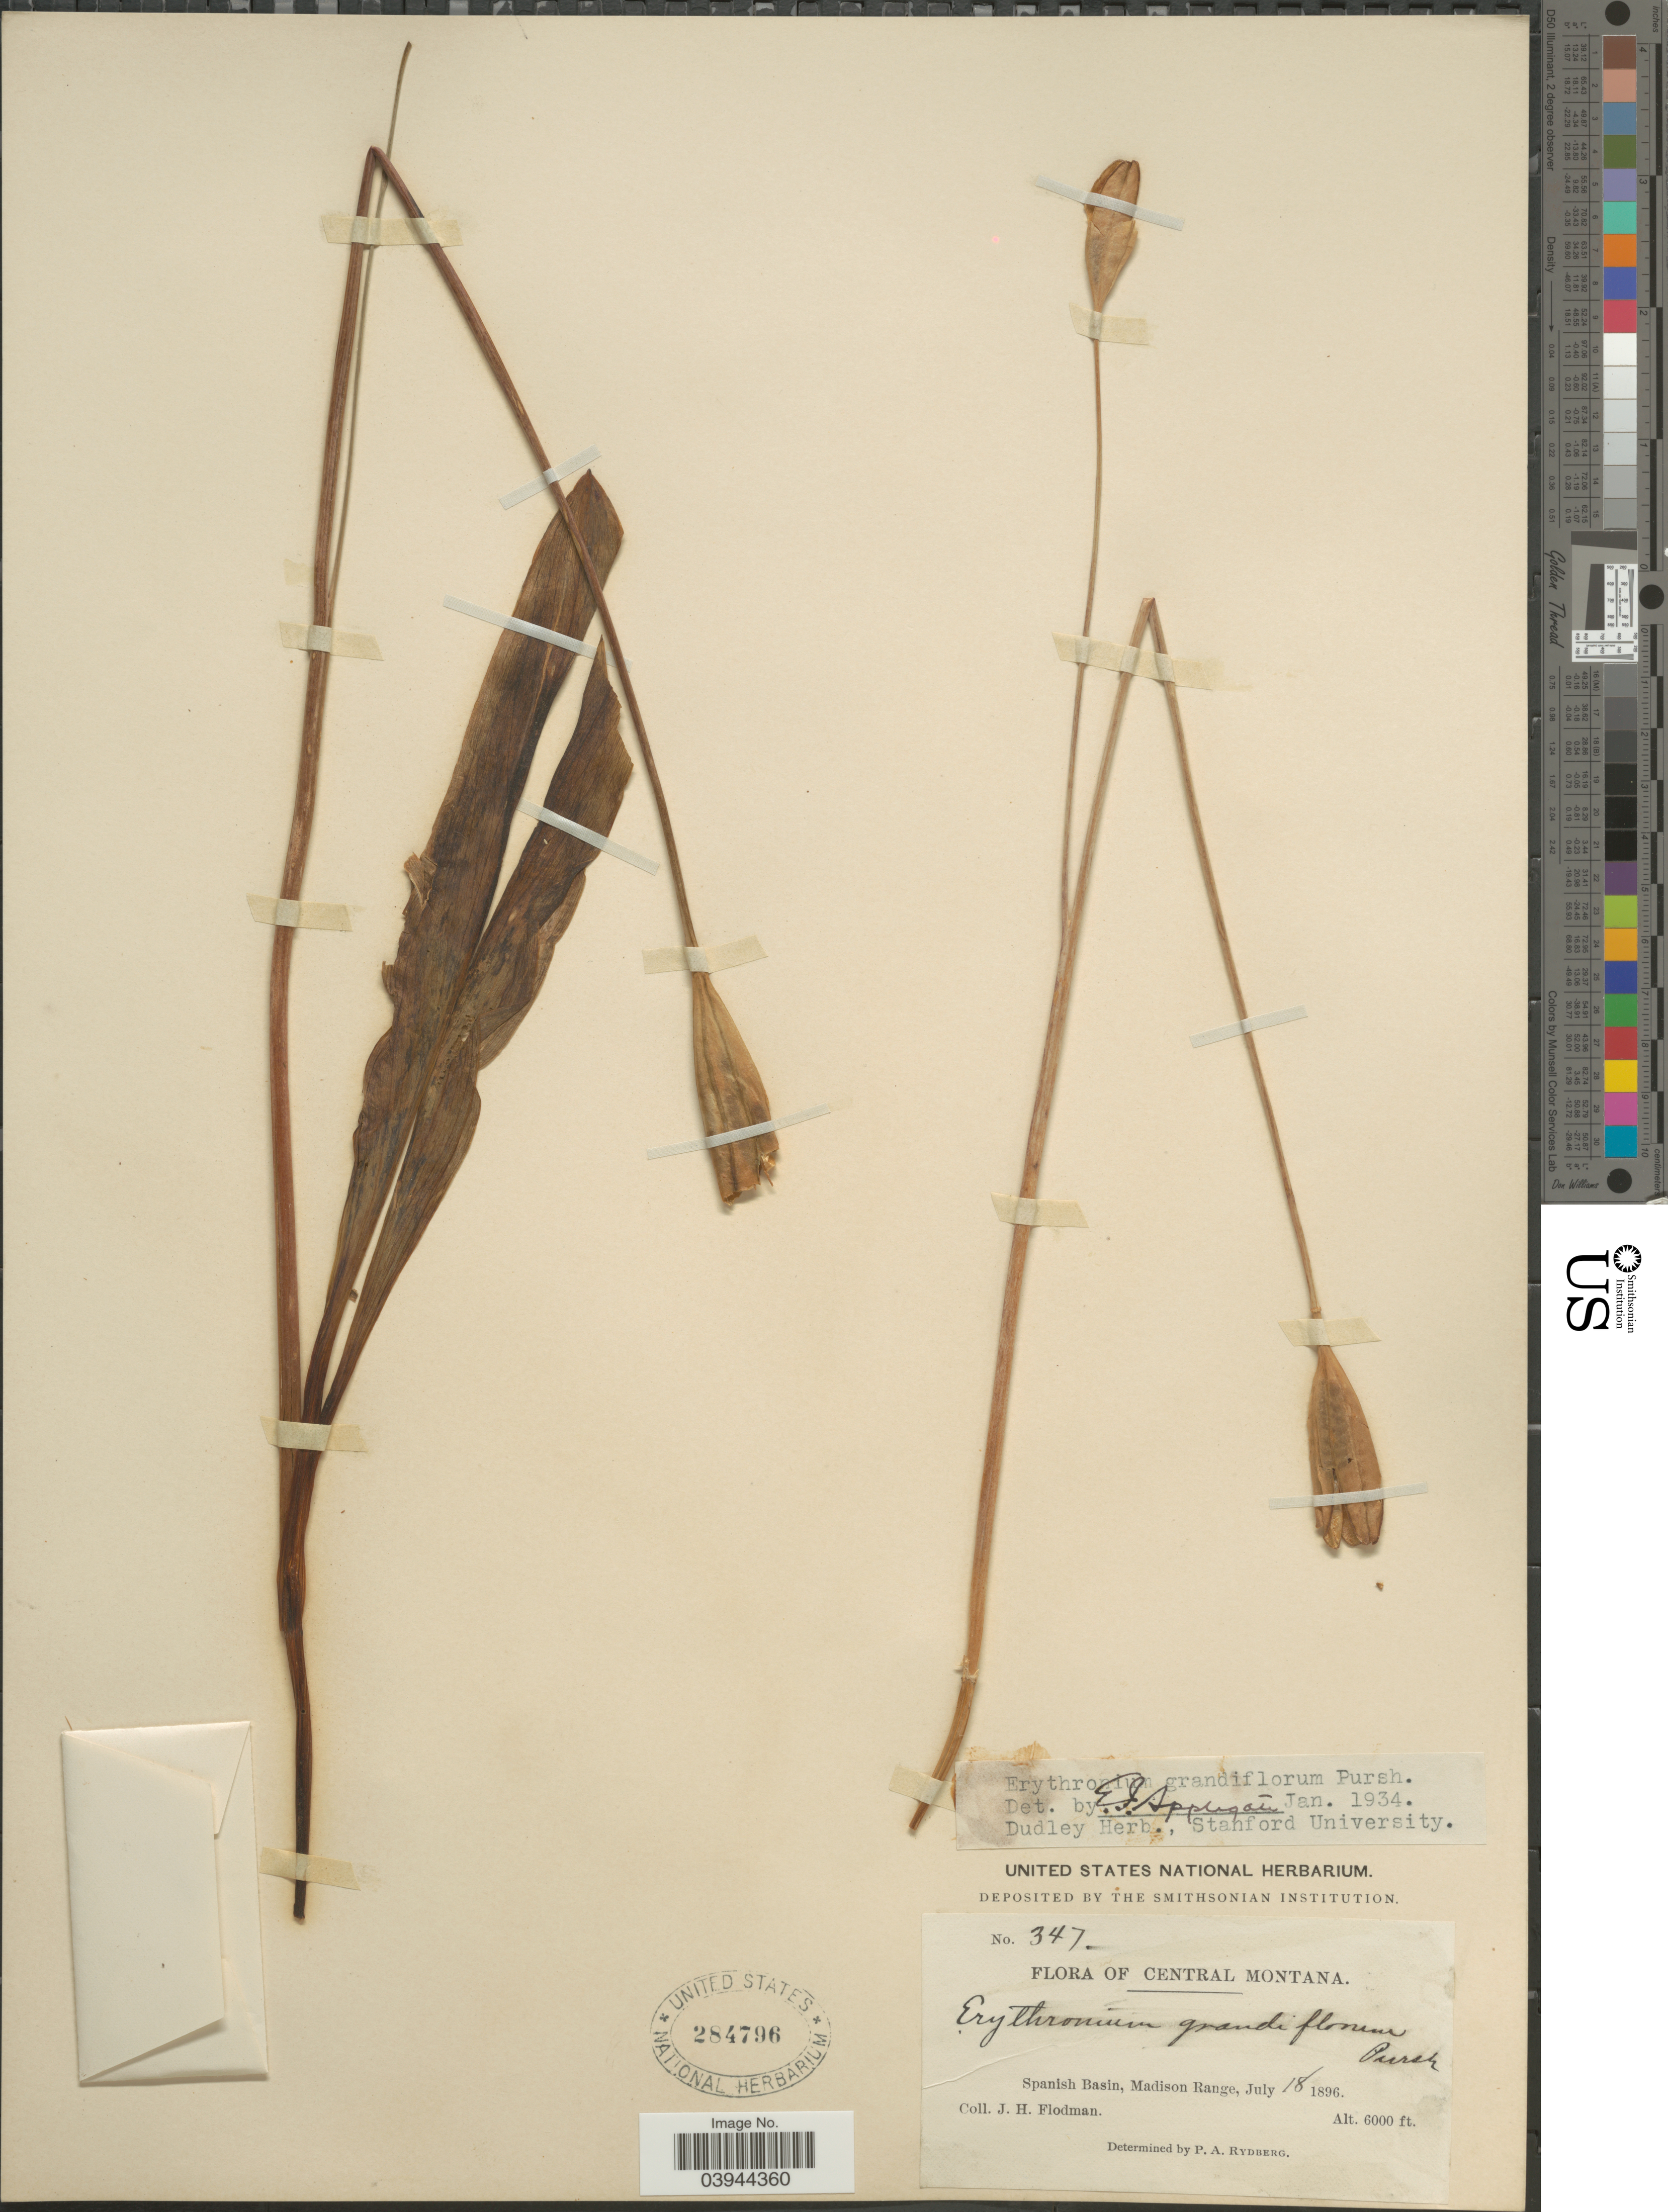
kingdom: Plantae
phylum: Tracheophyta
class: Liliopsida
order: Liliales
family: Liliaceae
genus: Erythronium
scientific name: Erythronium grandiflorum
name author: Pursh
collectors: J. Flodman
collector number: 347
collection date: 1896-07-18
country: United States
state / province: Montana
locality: Central Montana. Spanish Basin, Madison Range.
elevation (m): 1829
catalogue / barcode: US 284796